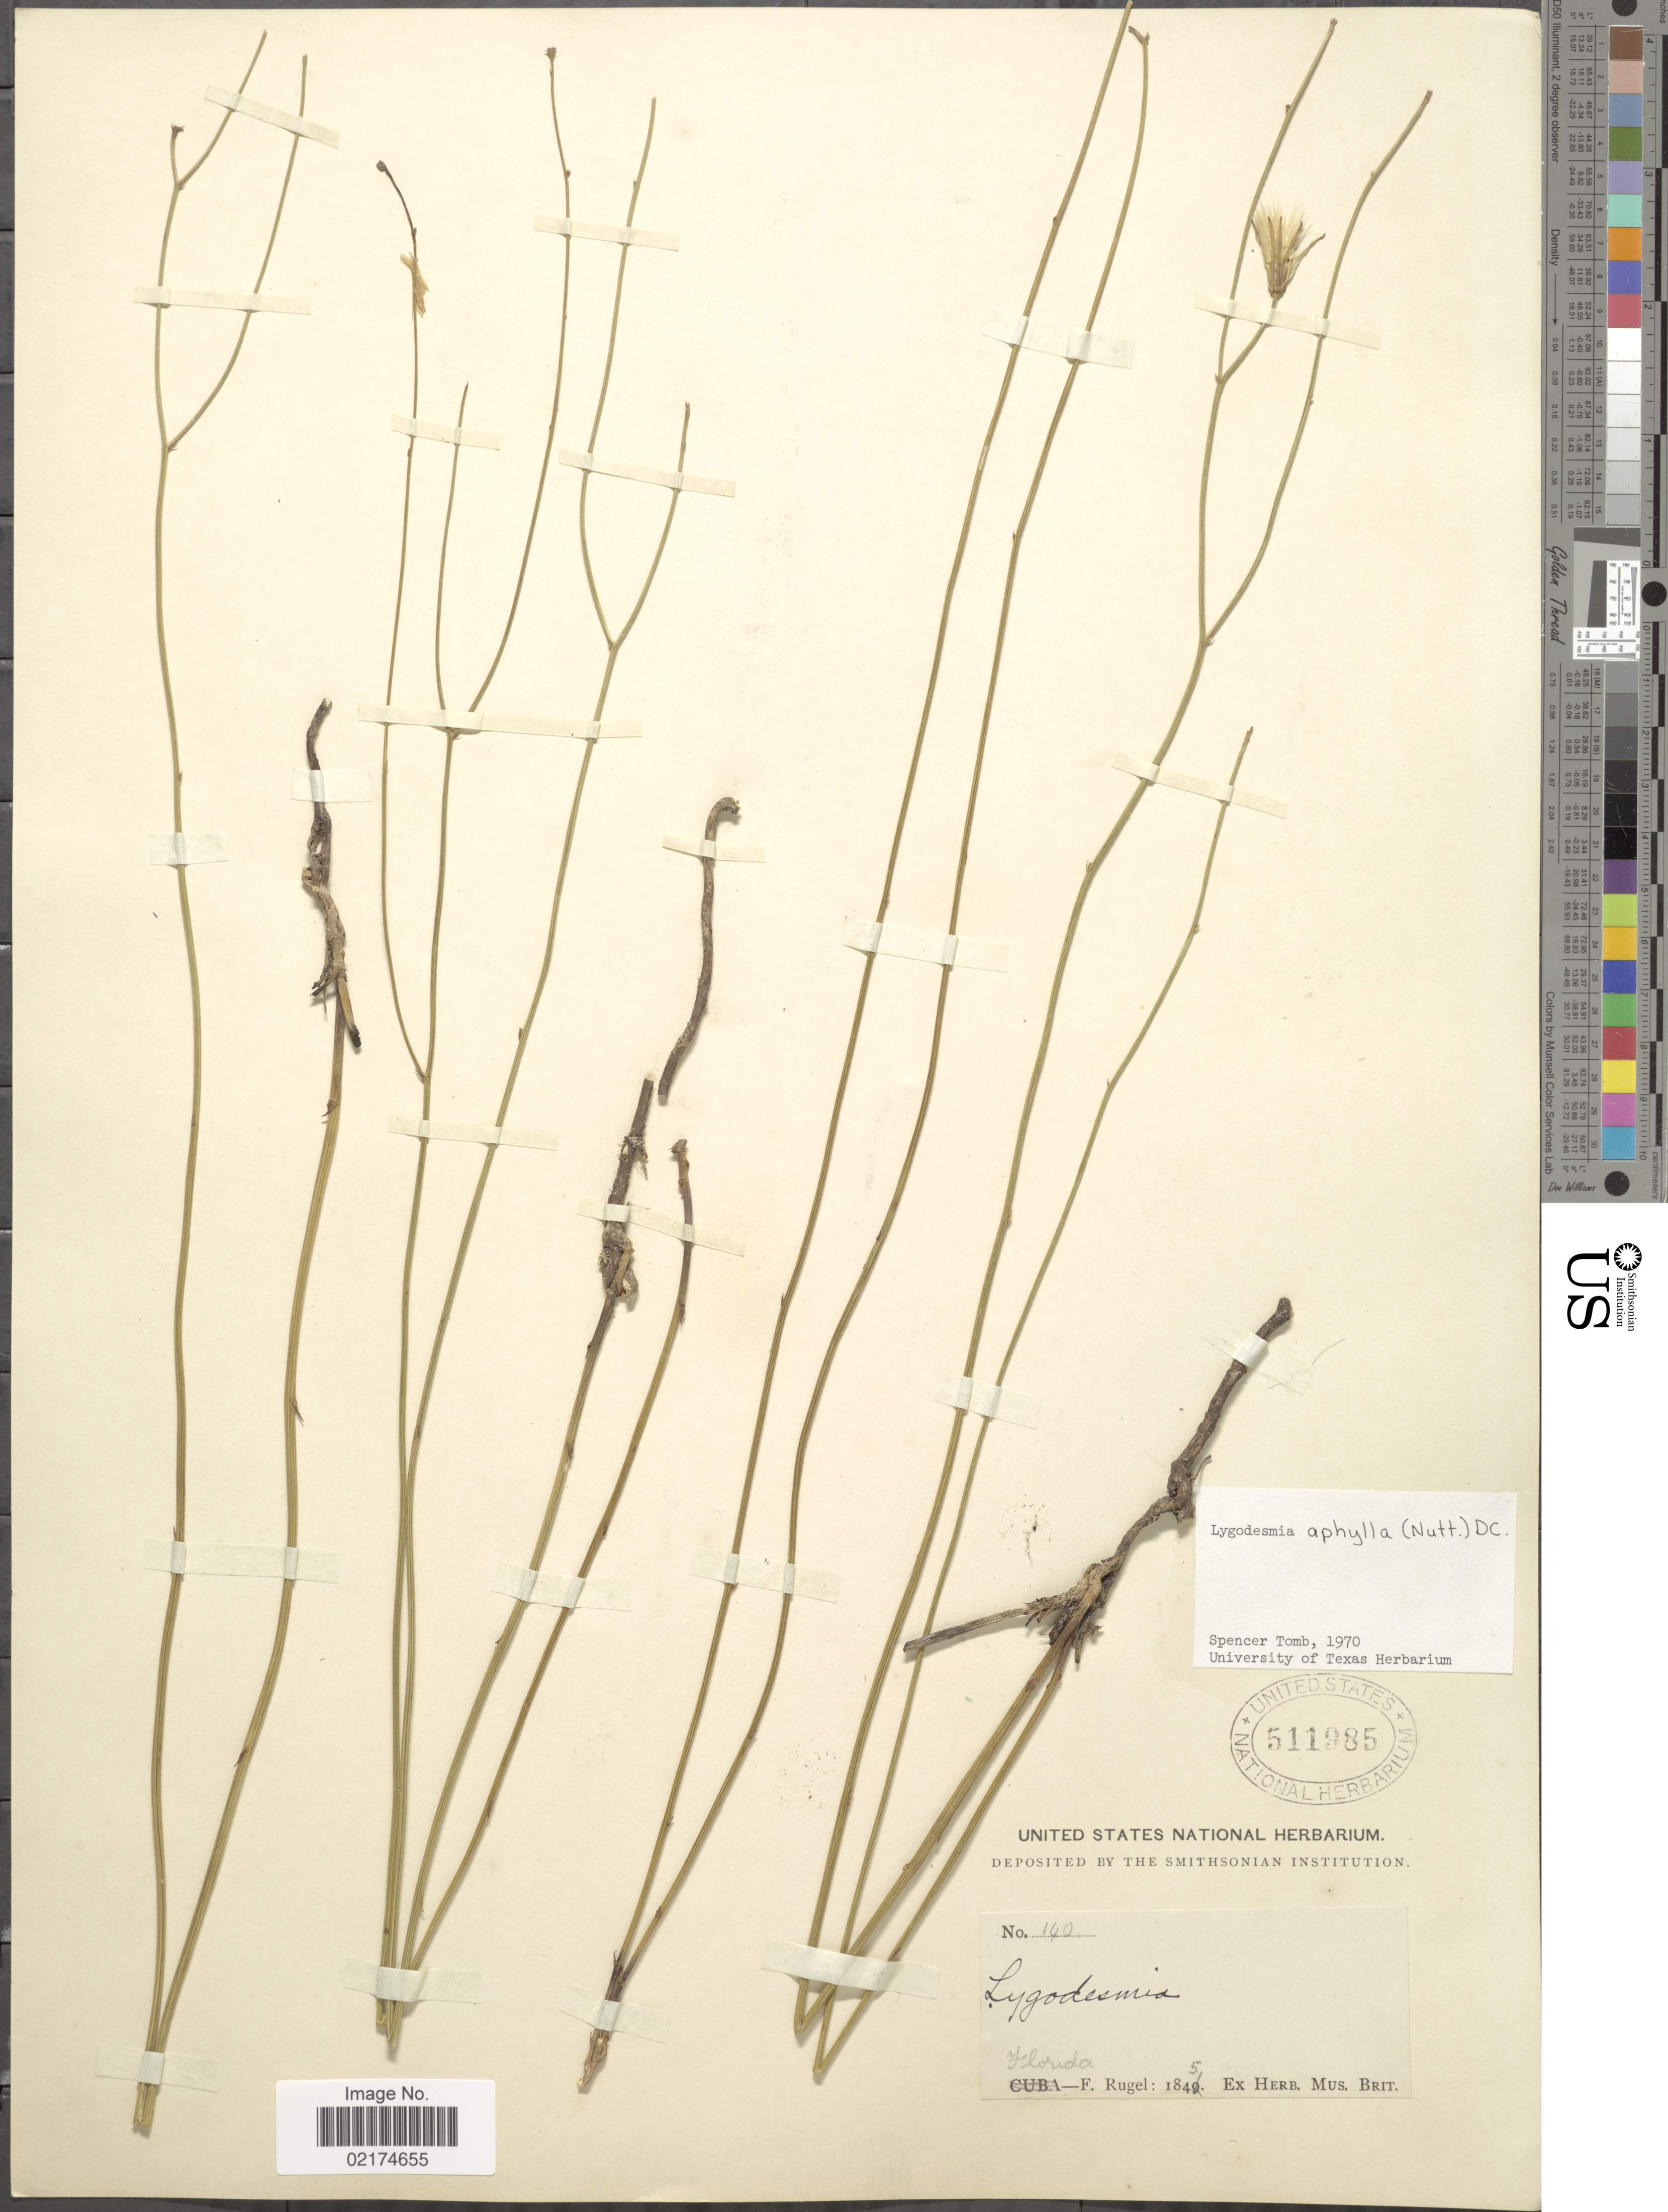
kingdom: Plantae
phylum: Tracheophyta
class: Magnoliopsida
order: Asterales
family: Asteraceae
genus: Lygodesmia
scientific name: Lygodesmia aphylla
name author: (Nutt.) DC.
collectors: F. Rugel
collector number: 140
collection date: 1845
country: United States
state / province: Florida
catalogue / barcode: US 511985